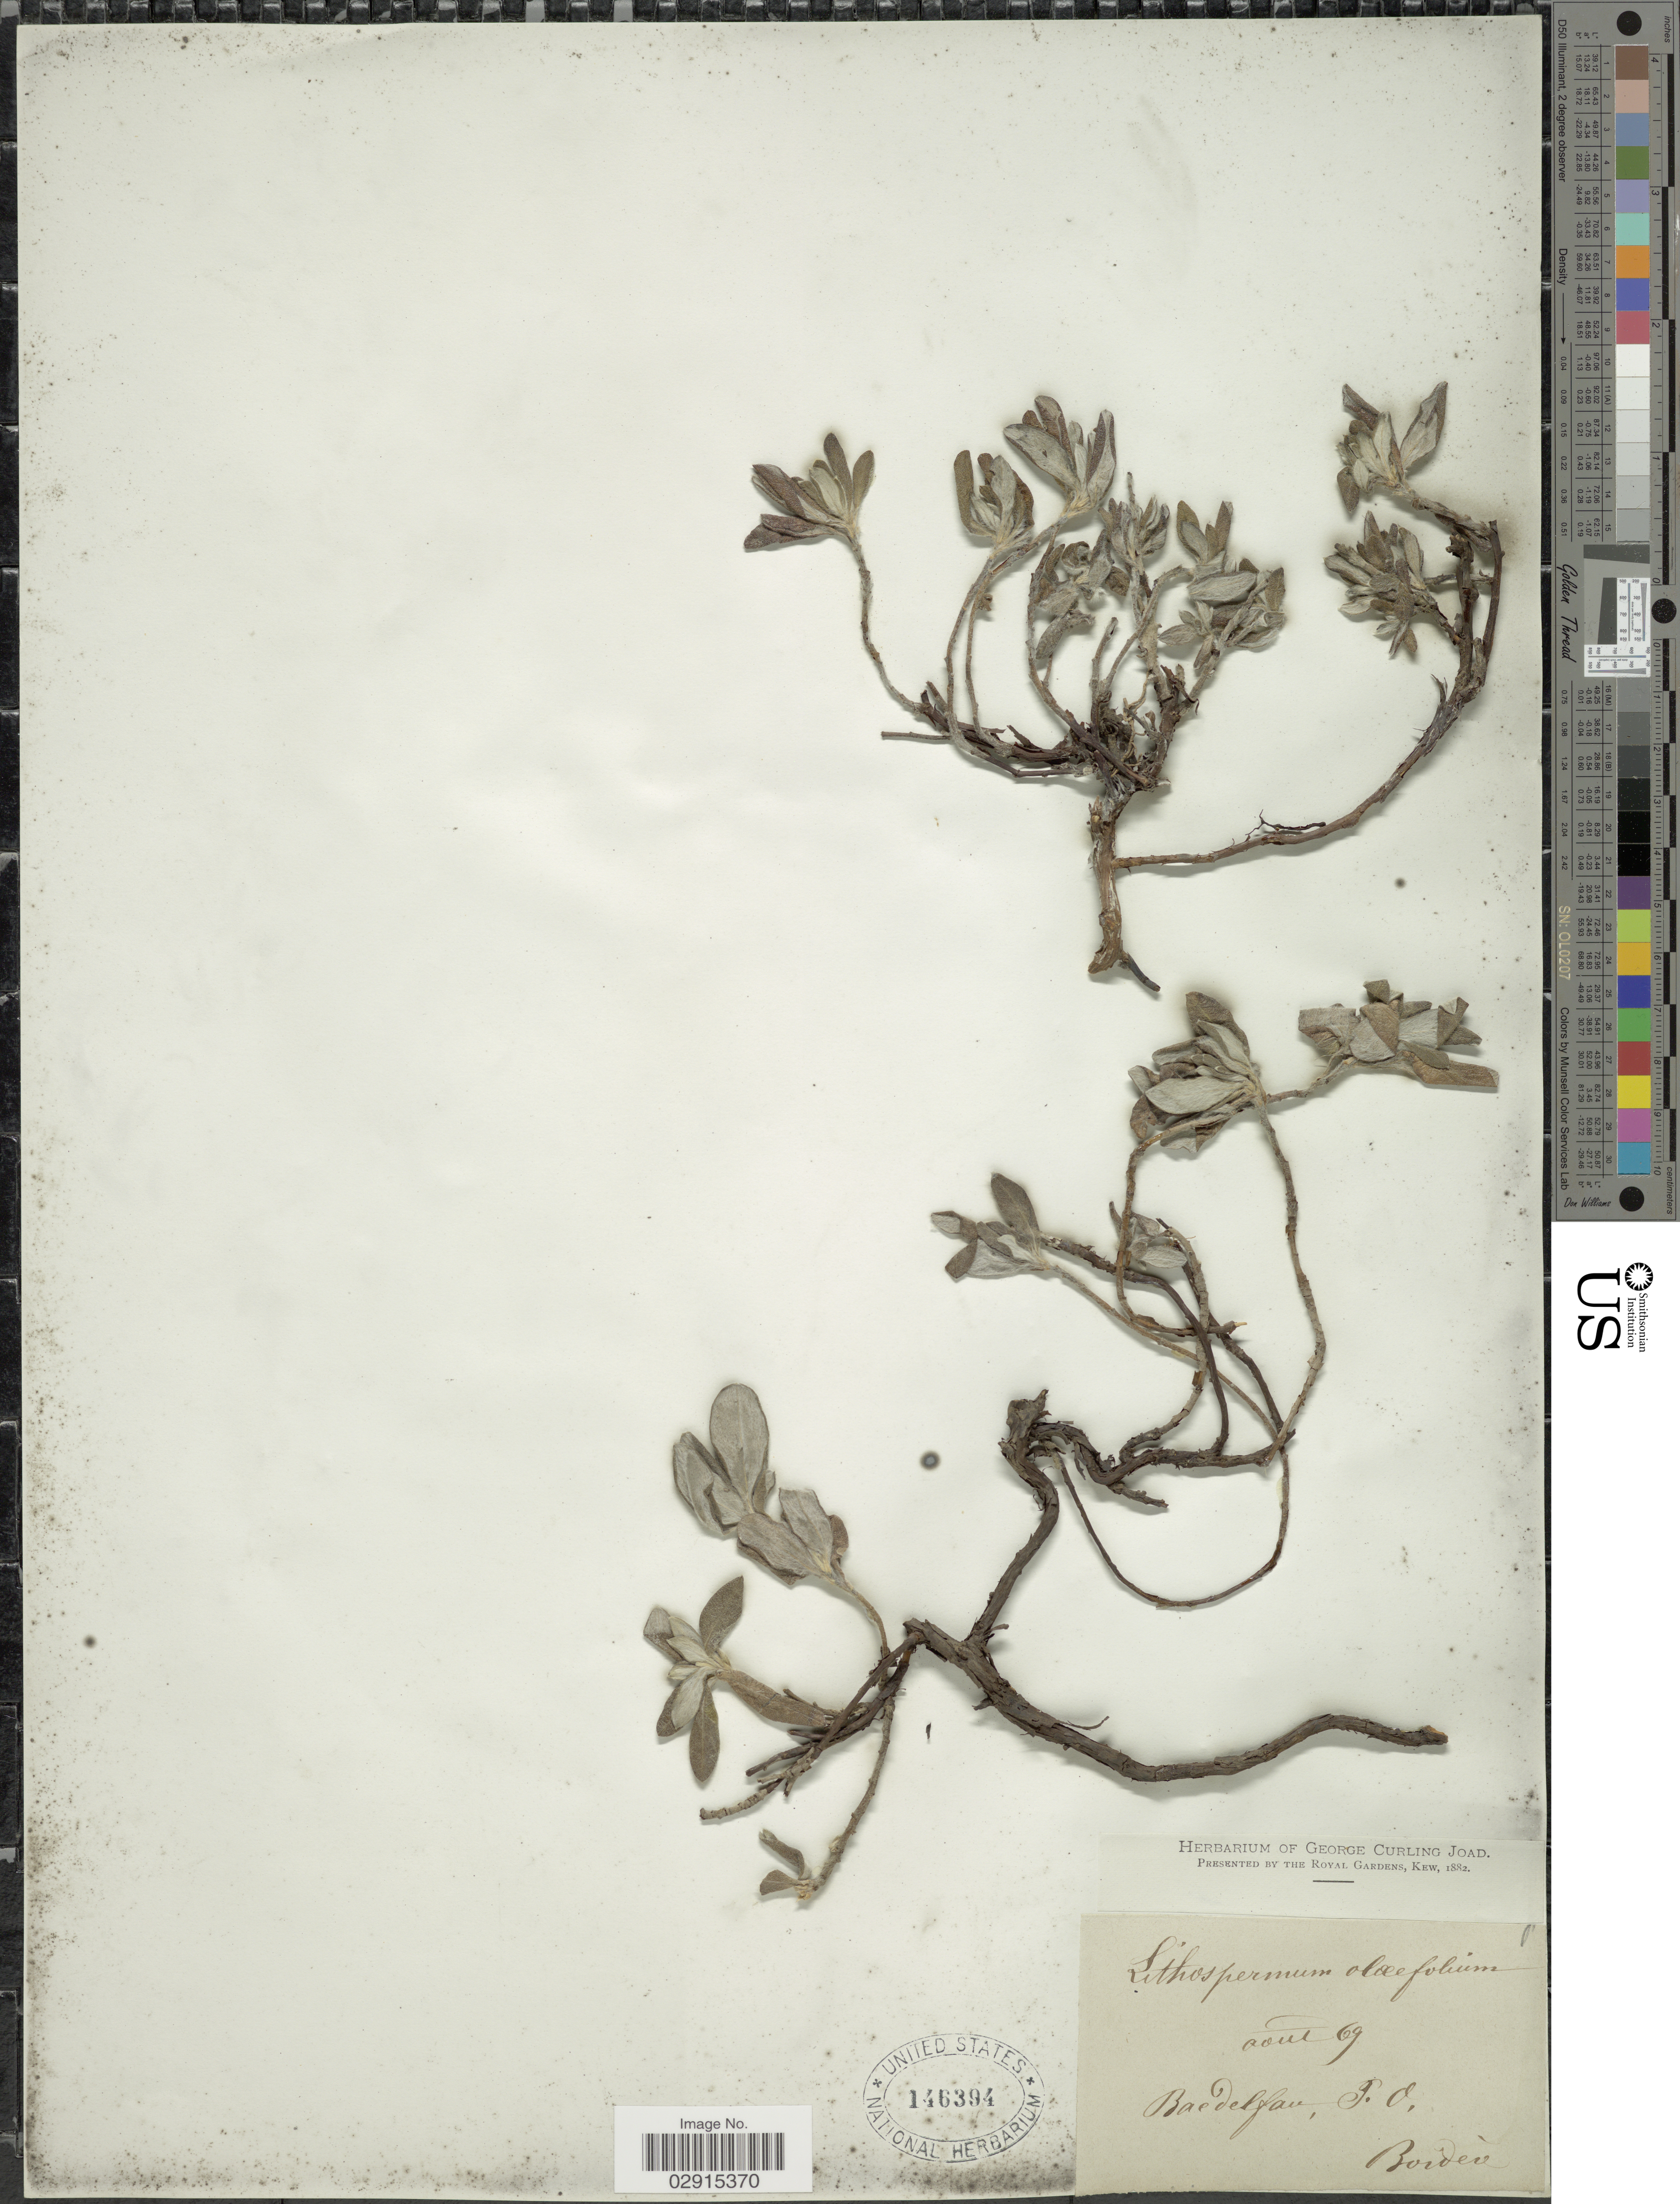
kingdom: Plantae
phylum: Tracheophyta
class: Magnoliopsida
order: Boraginales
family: Boraginaceae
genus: Lithospermum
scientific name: Lithospermum oleifolium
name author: Lapeyr.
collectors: -. Bordère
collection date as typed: Transcribed d/m/y: /8/69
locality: Baedelfau, T.O. [interpreted]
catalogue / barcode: US 146394